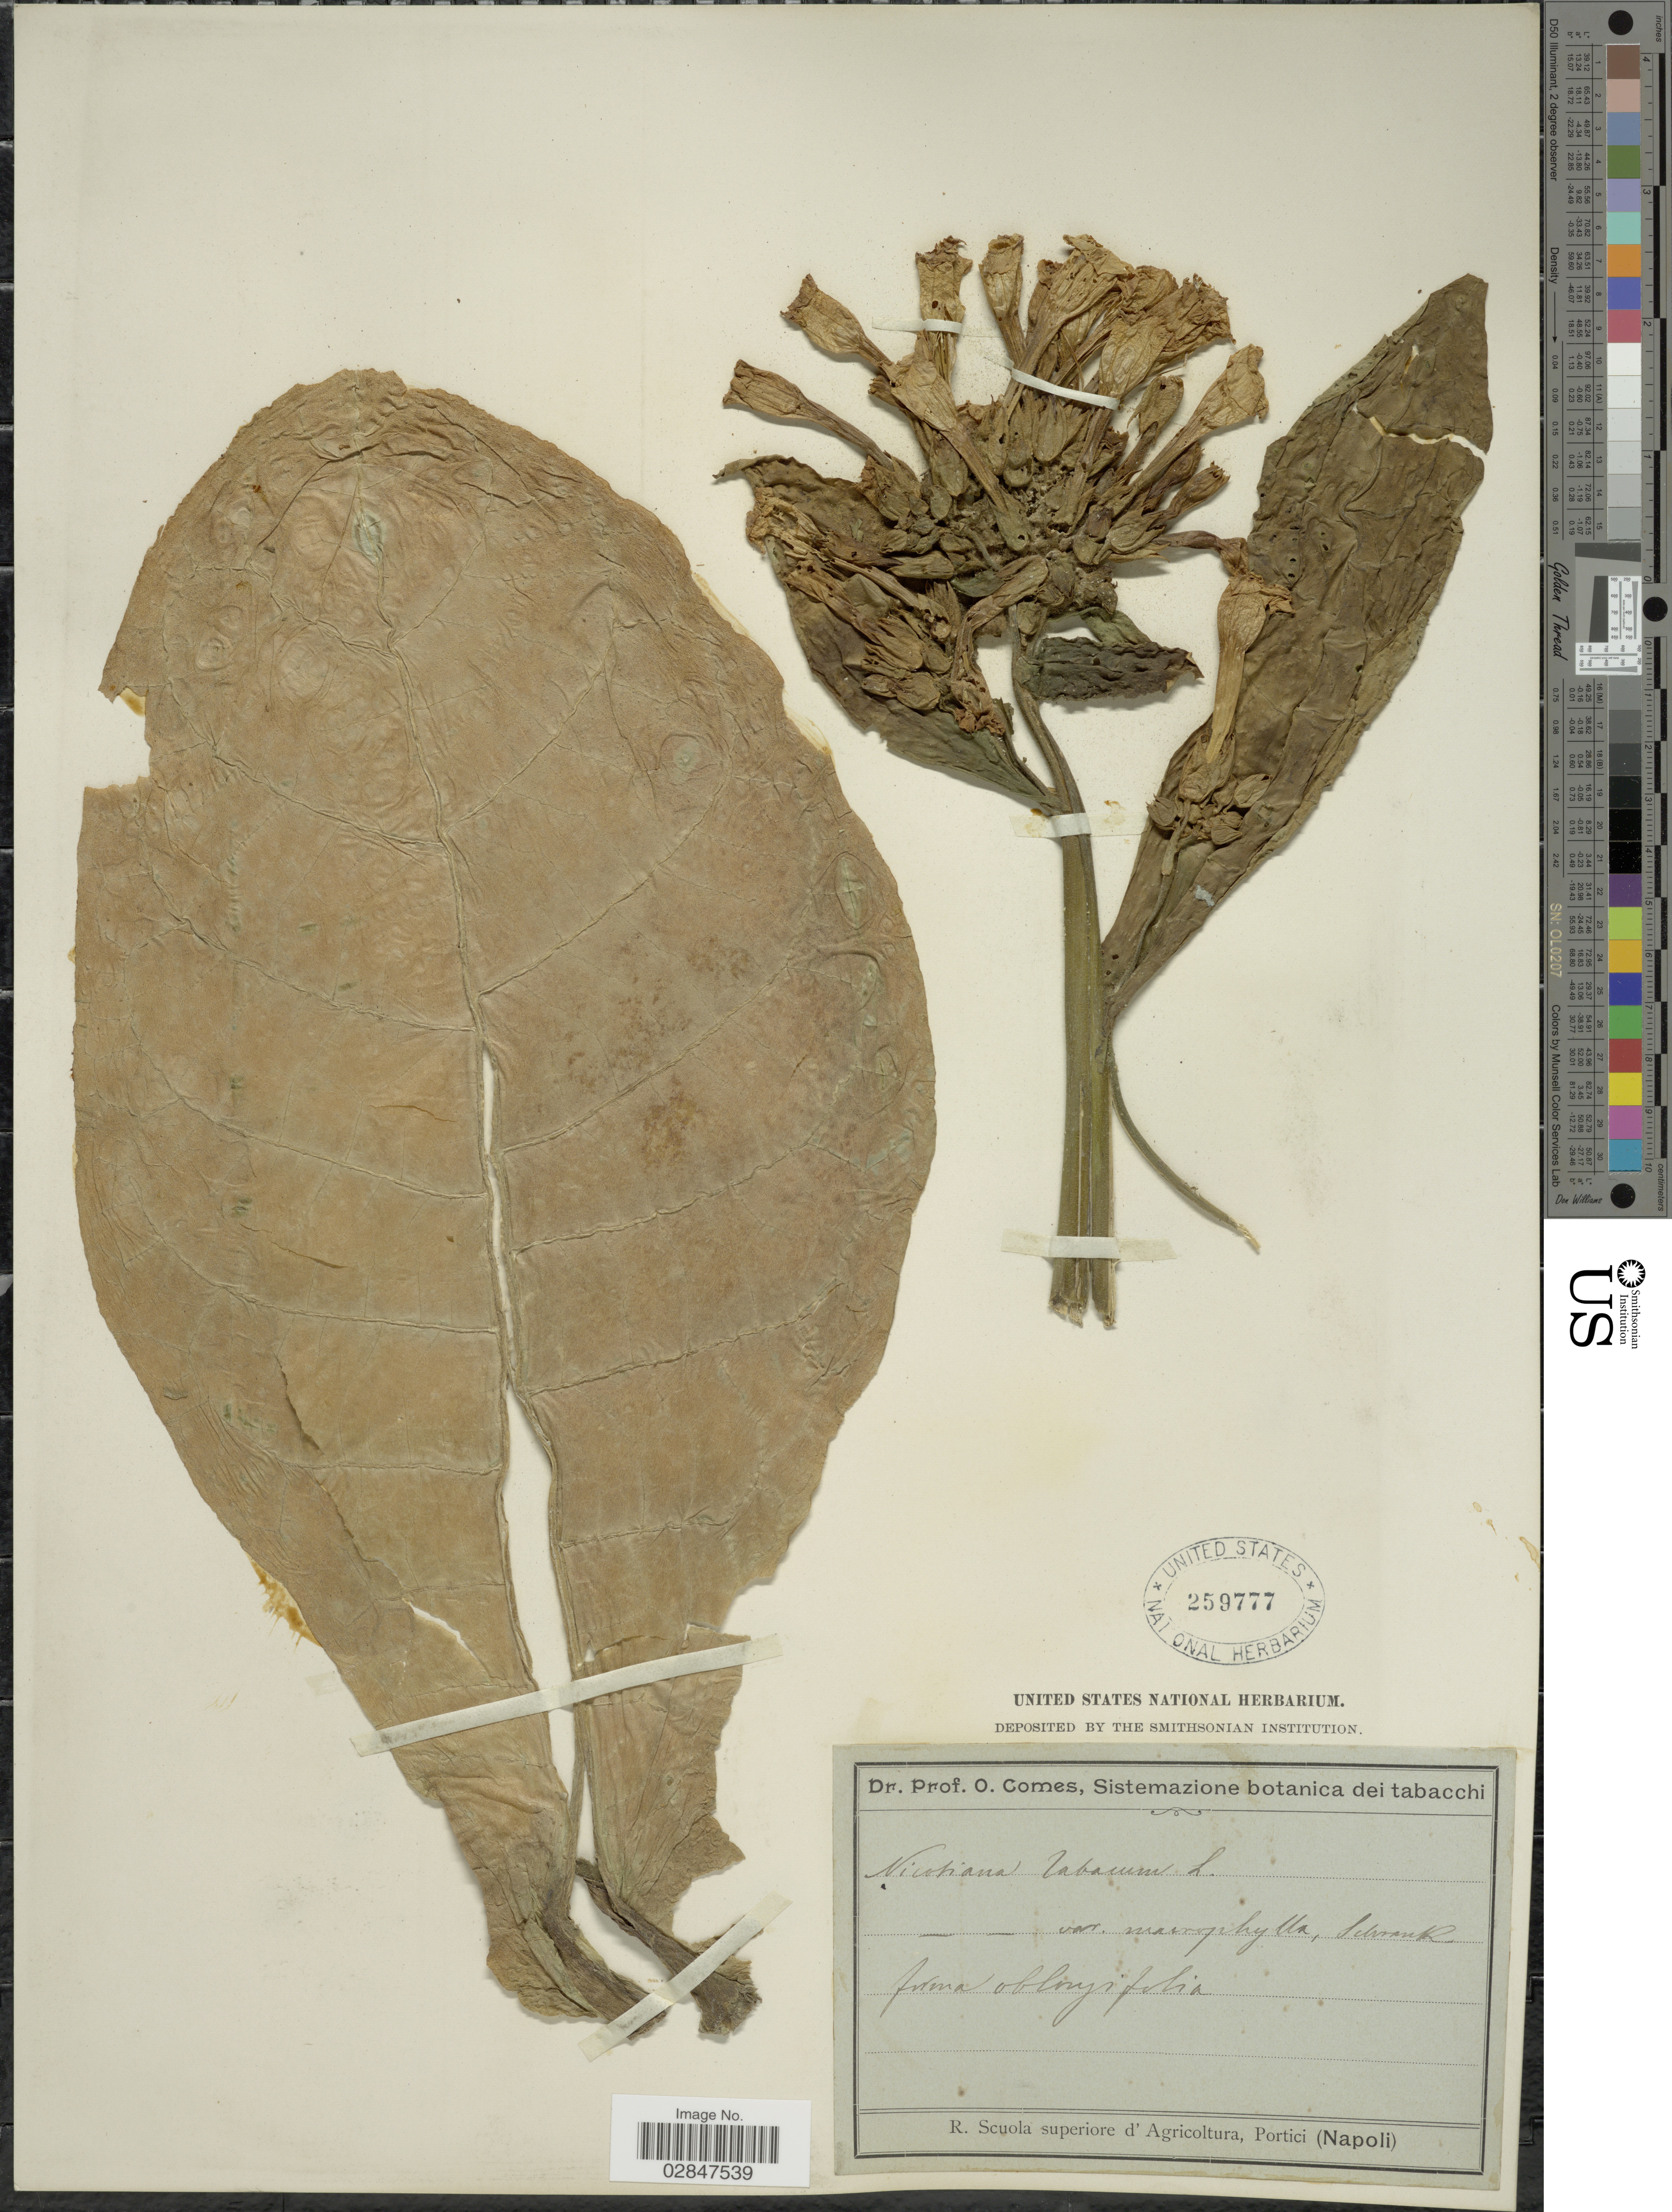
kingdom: Plantae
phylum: Tracheophyta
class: Magnoliopsida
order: Solanales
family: Solanaceae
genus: Nicotiana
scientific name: Nicotiana tabacum var. macrophylla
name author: Schrank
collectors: O. Comes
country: Italy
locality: Portici (Napoli).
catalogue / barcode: US 259777